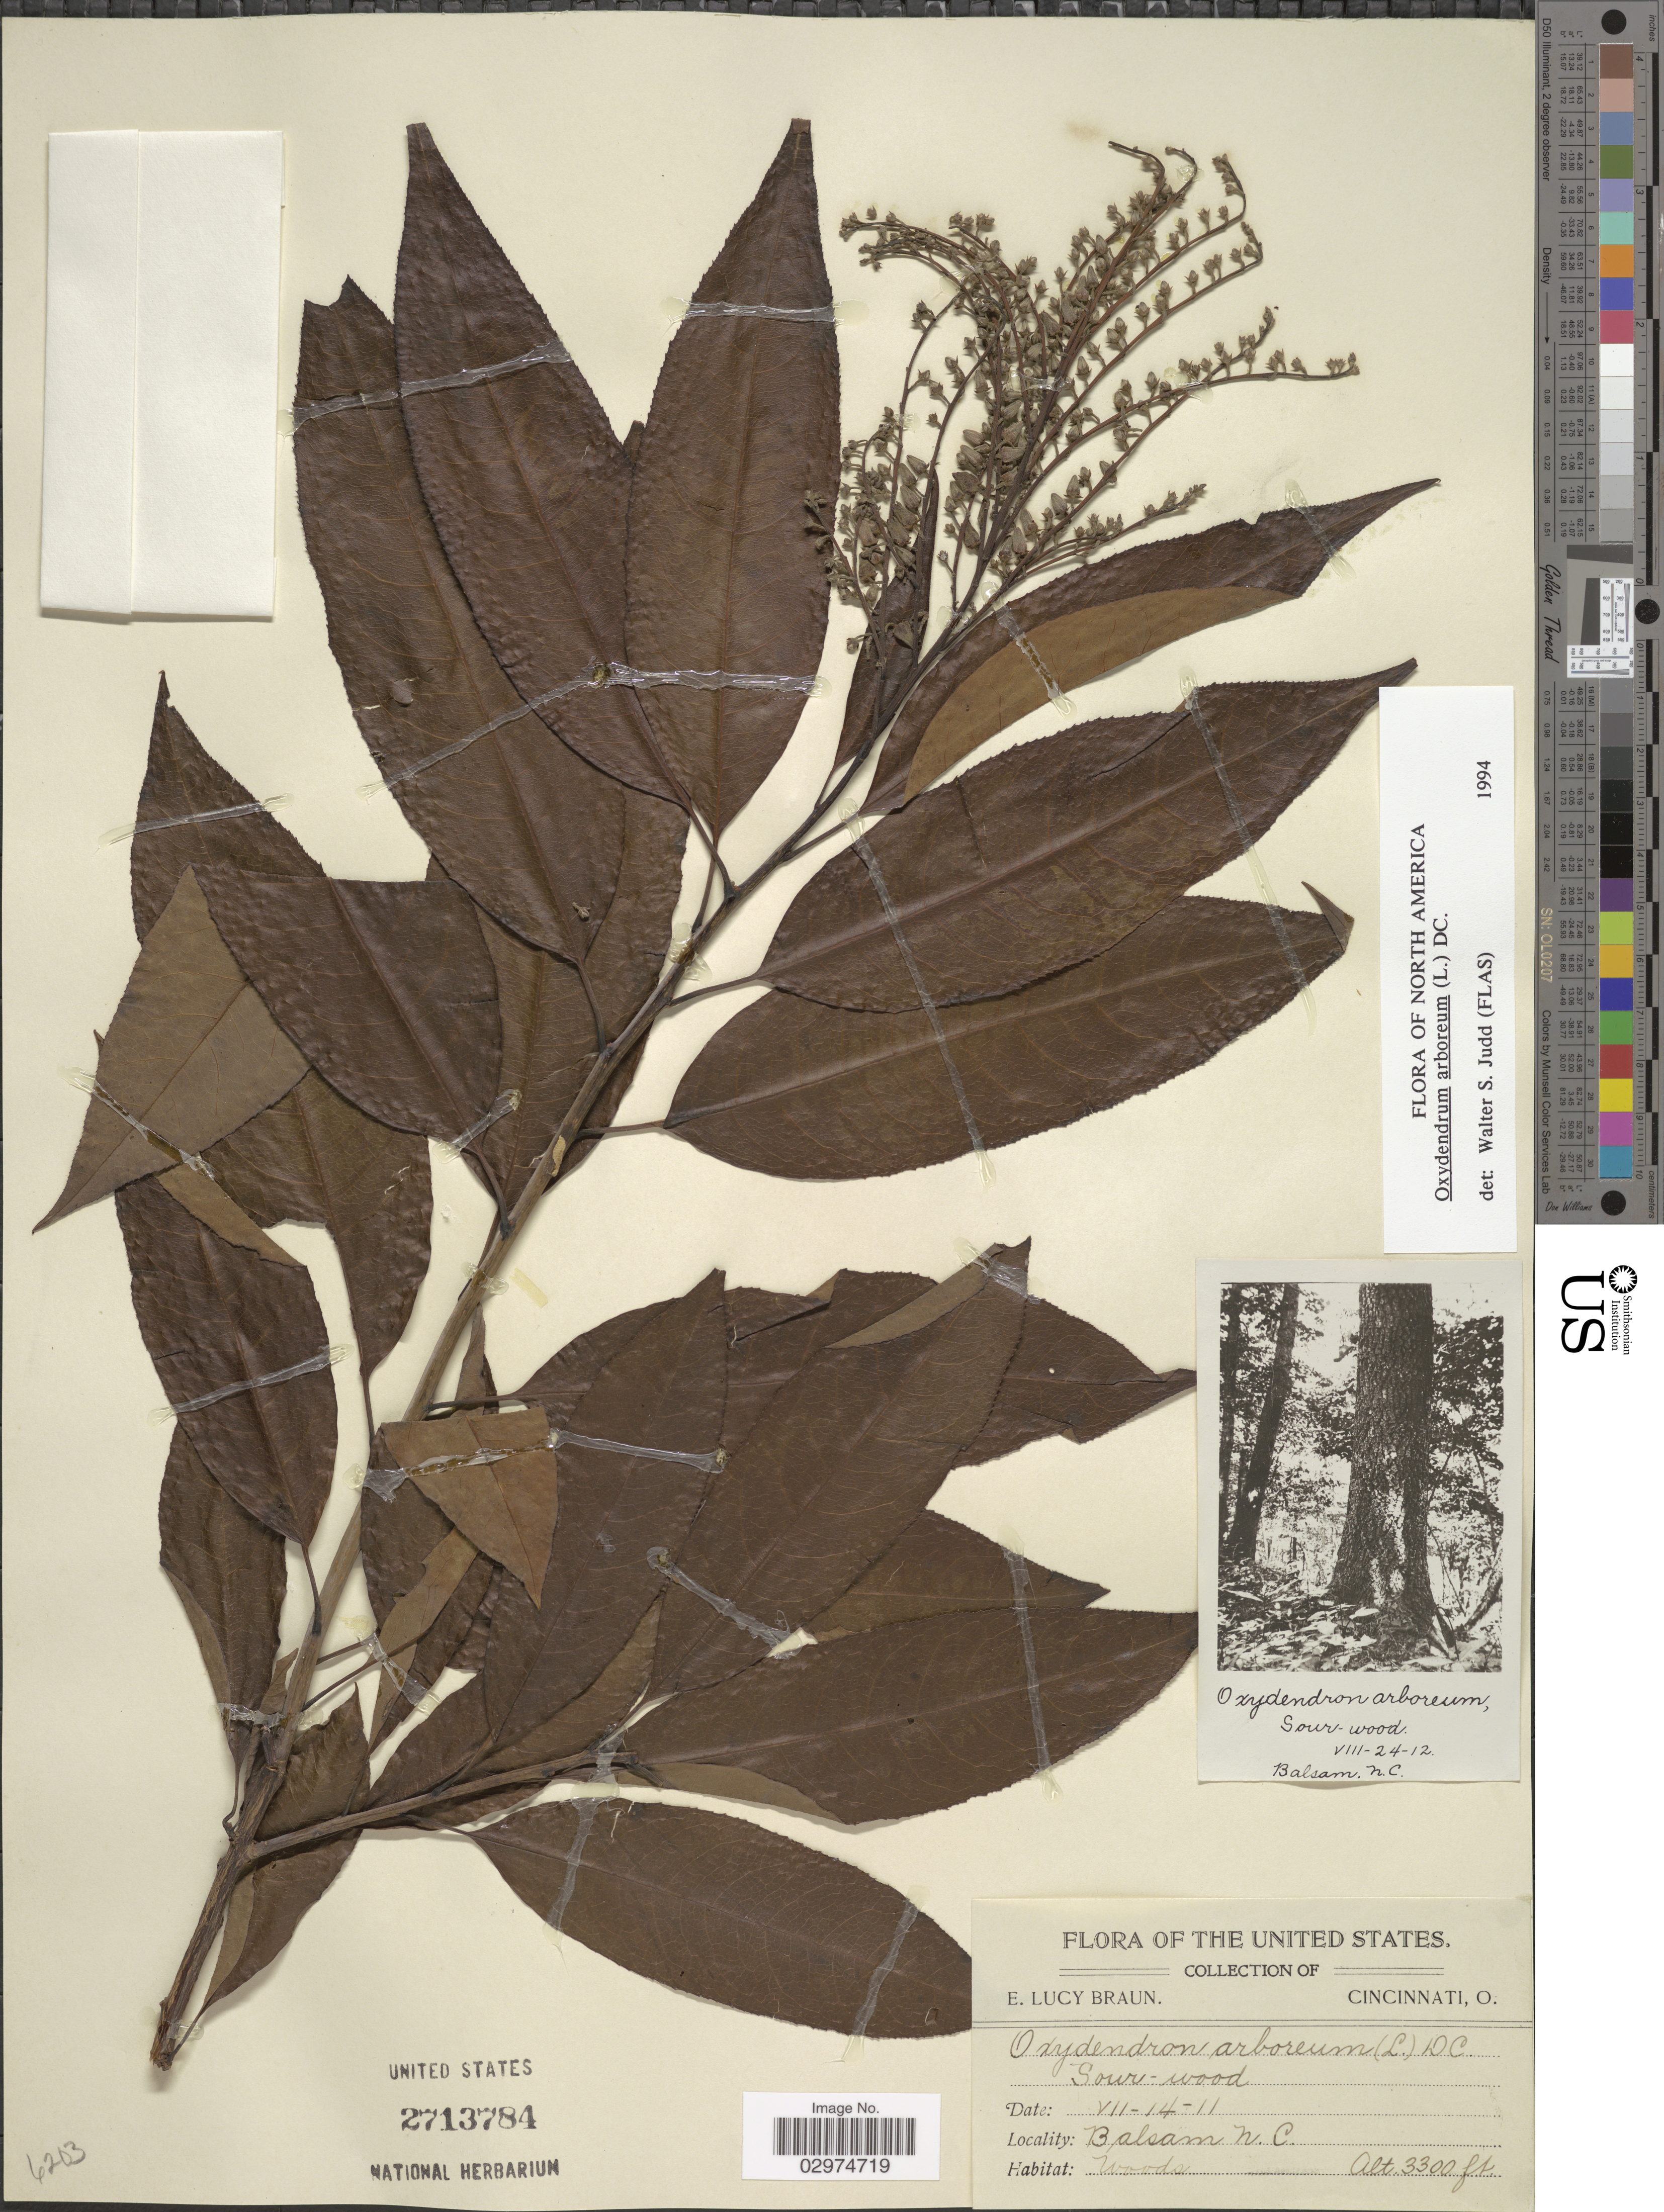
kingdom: Plantae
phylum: Tracheophyta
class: Magnoliopsida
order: Ericales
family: Ericaceae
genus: Oxydendrum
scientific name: Oxydendrum arboreum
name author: (L.) DC.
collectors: E. L. Braun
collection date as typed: Transcribed d/m/y: 14/7/11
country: United States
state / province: North Carolina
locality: Balsam.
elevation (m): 1006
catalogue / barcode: US 2713784